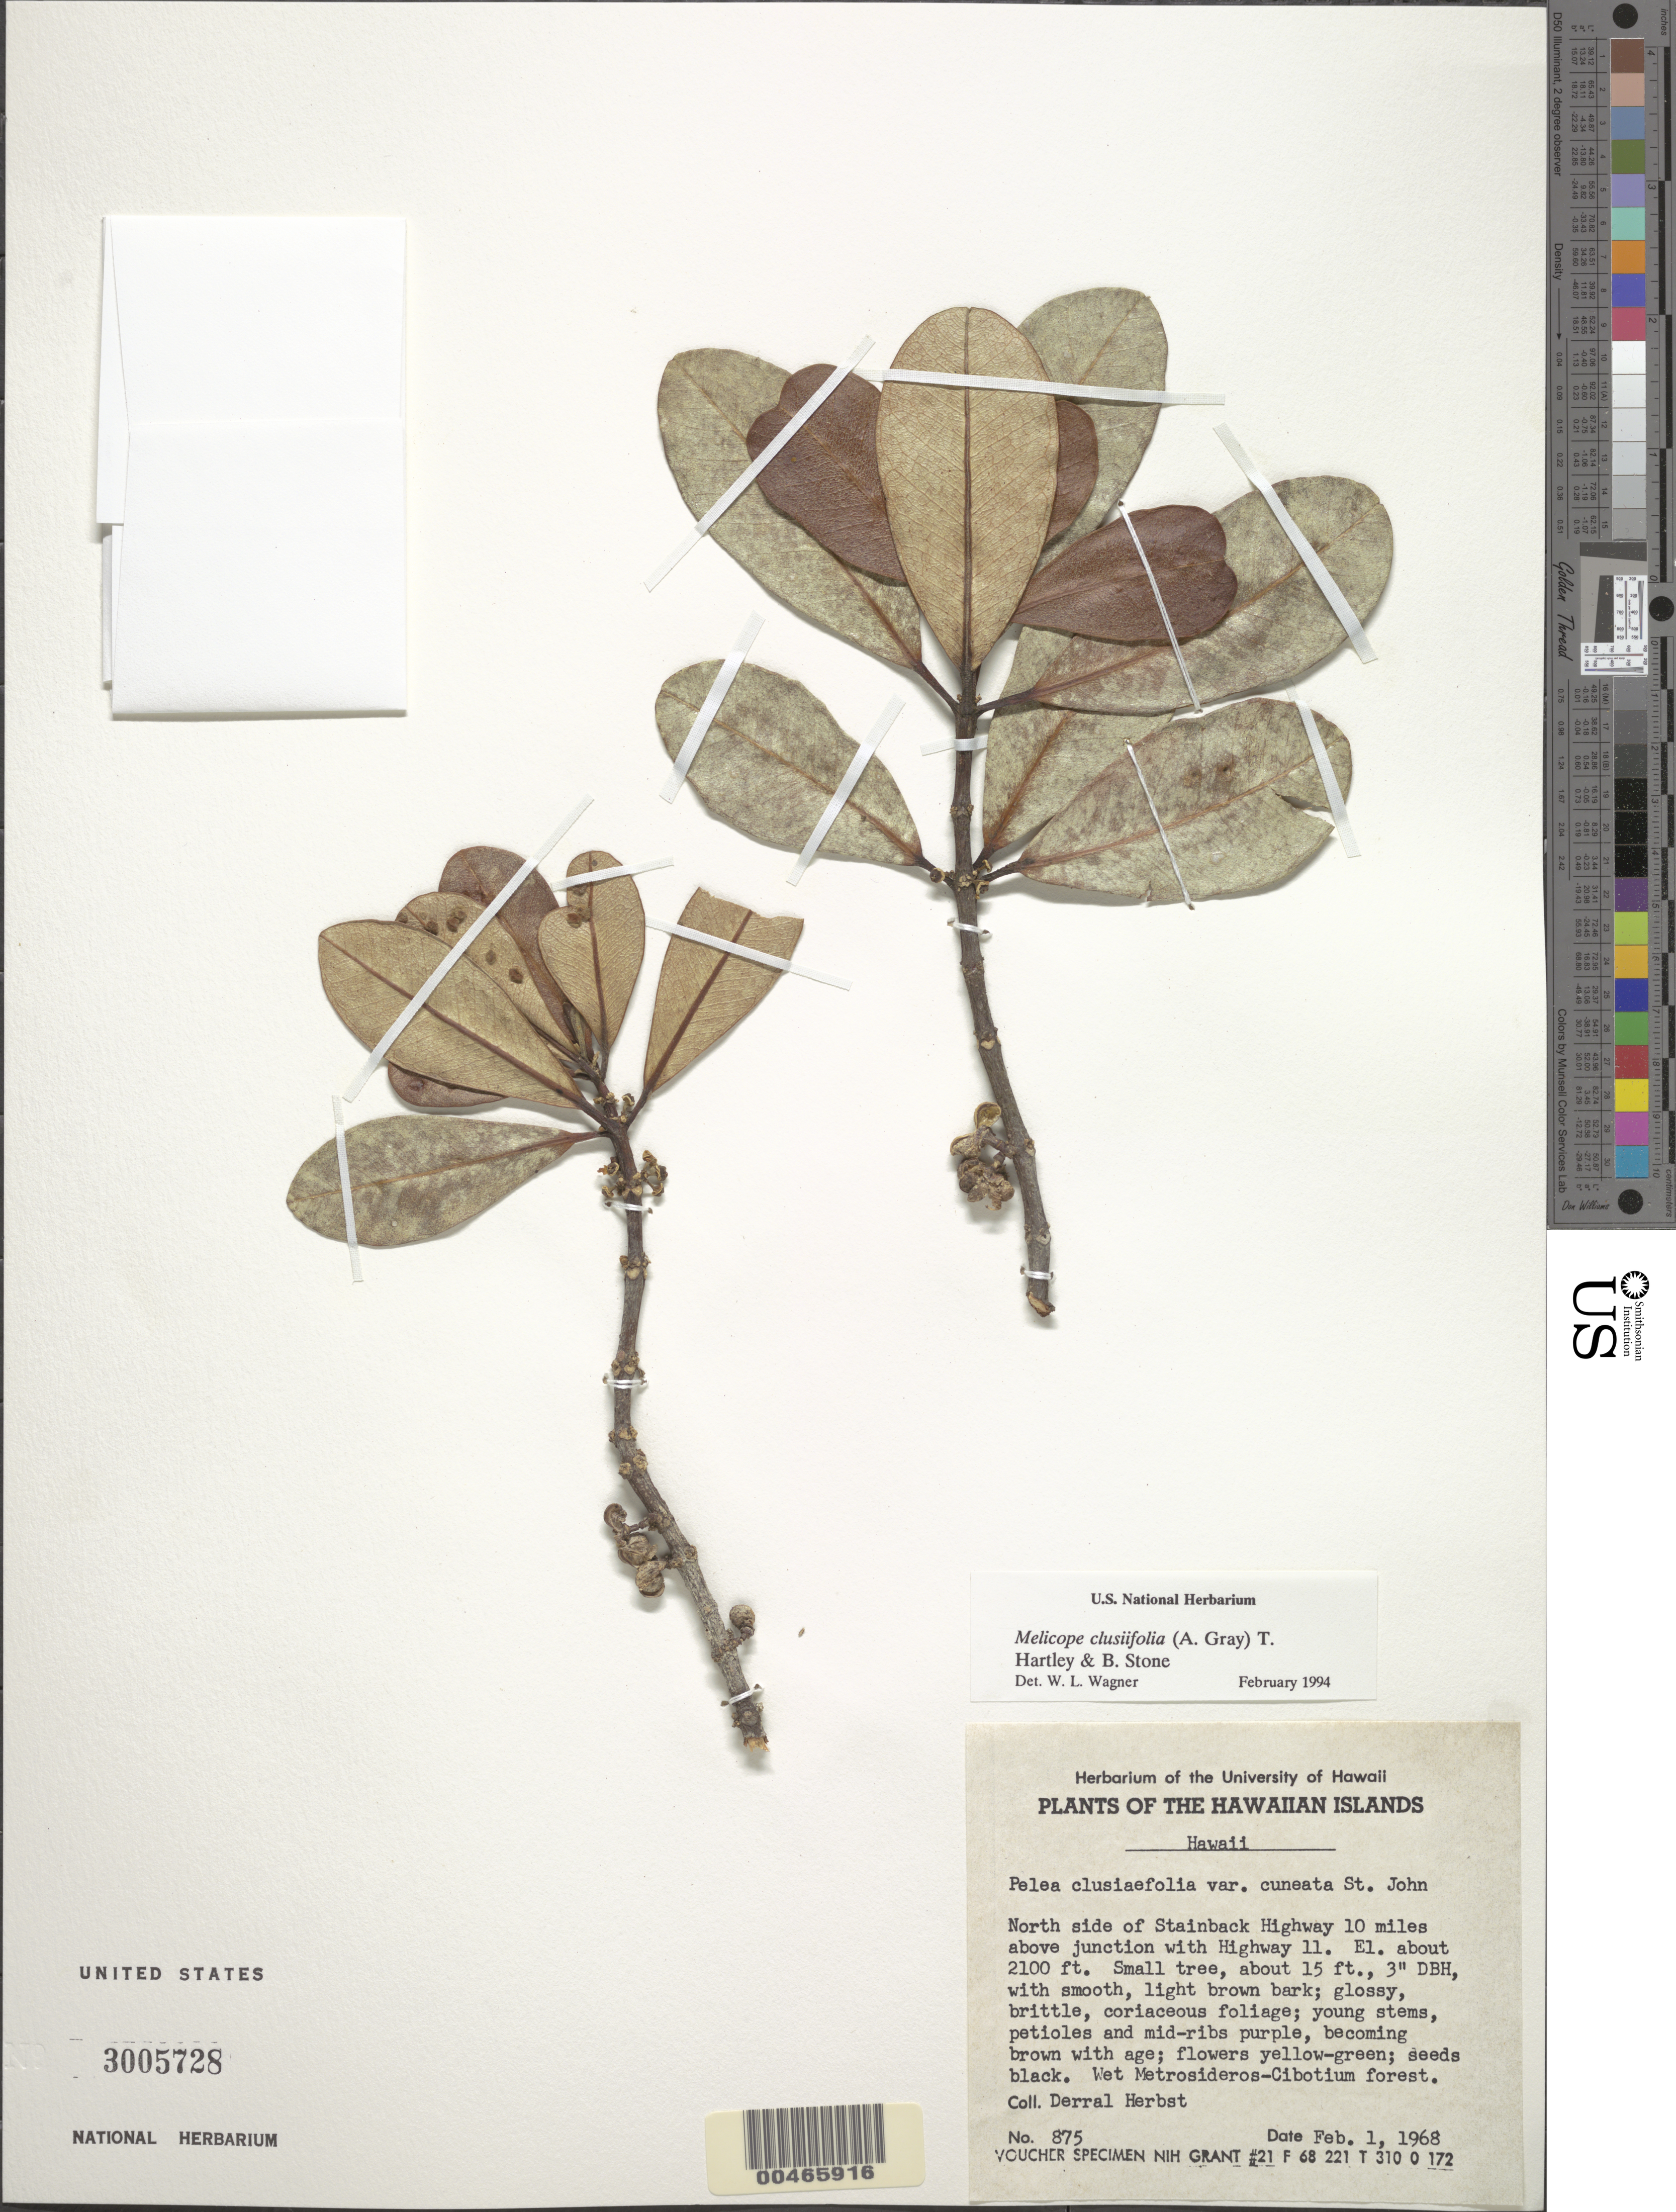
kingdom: Plantae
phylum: Tracheophyta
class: Magnoliopsida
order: Sapindales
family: Rutaceae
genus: Melicope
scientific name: Melicope clusiifolia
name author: (A. Gray) T.G. Hartley & B.C. Stone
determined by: Wagner, W. L., (BOT), Smithsonian Institution - National Museum of Natural History (UNITED STATES)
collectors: D. R. Herbst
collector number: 875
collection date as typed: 1 Feb 1968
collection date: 1968-02-01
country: United States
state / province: Hawaii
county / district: Hawaii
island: Hawaii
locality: N side of Stainback Hwy. 10 mi above junction with Hwy. 11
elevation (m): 640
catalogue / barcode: US 3005728